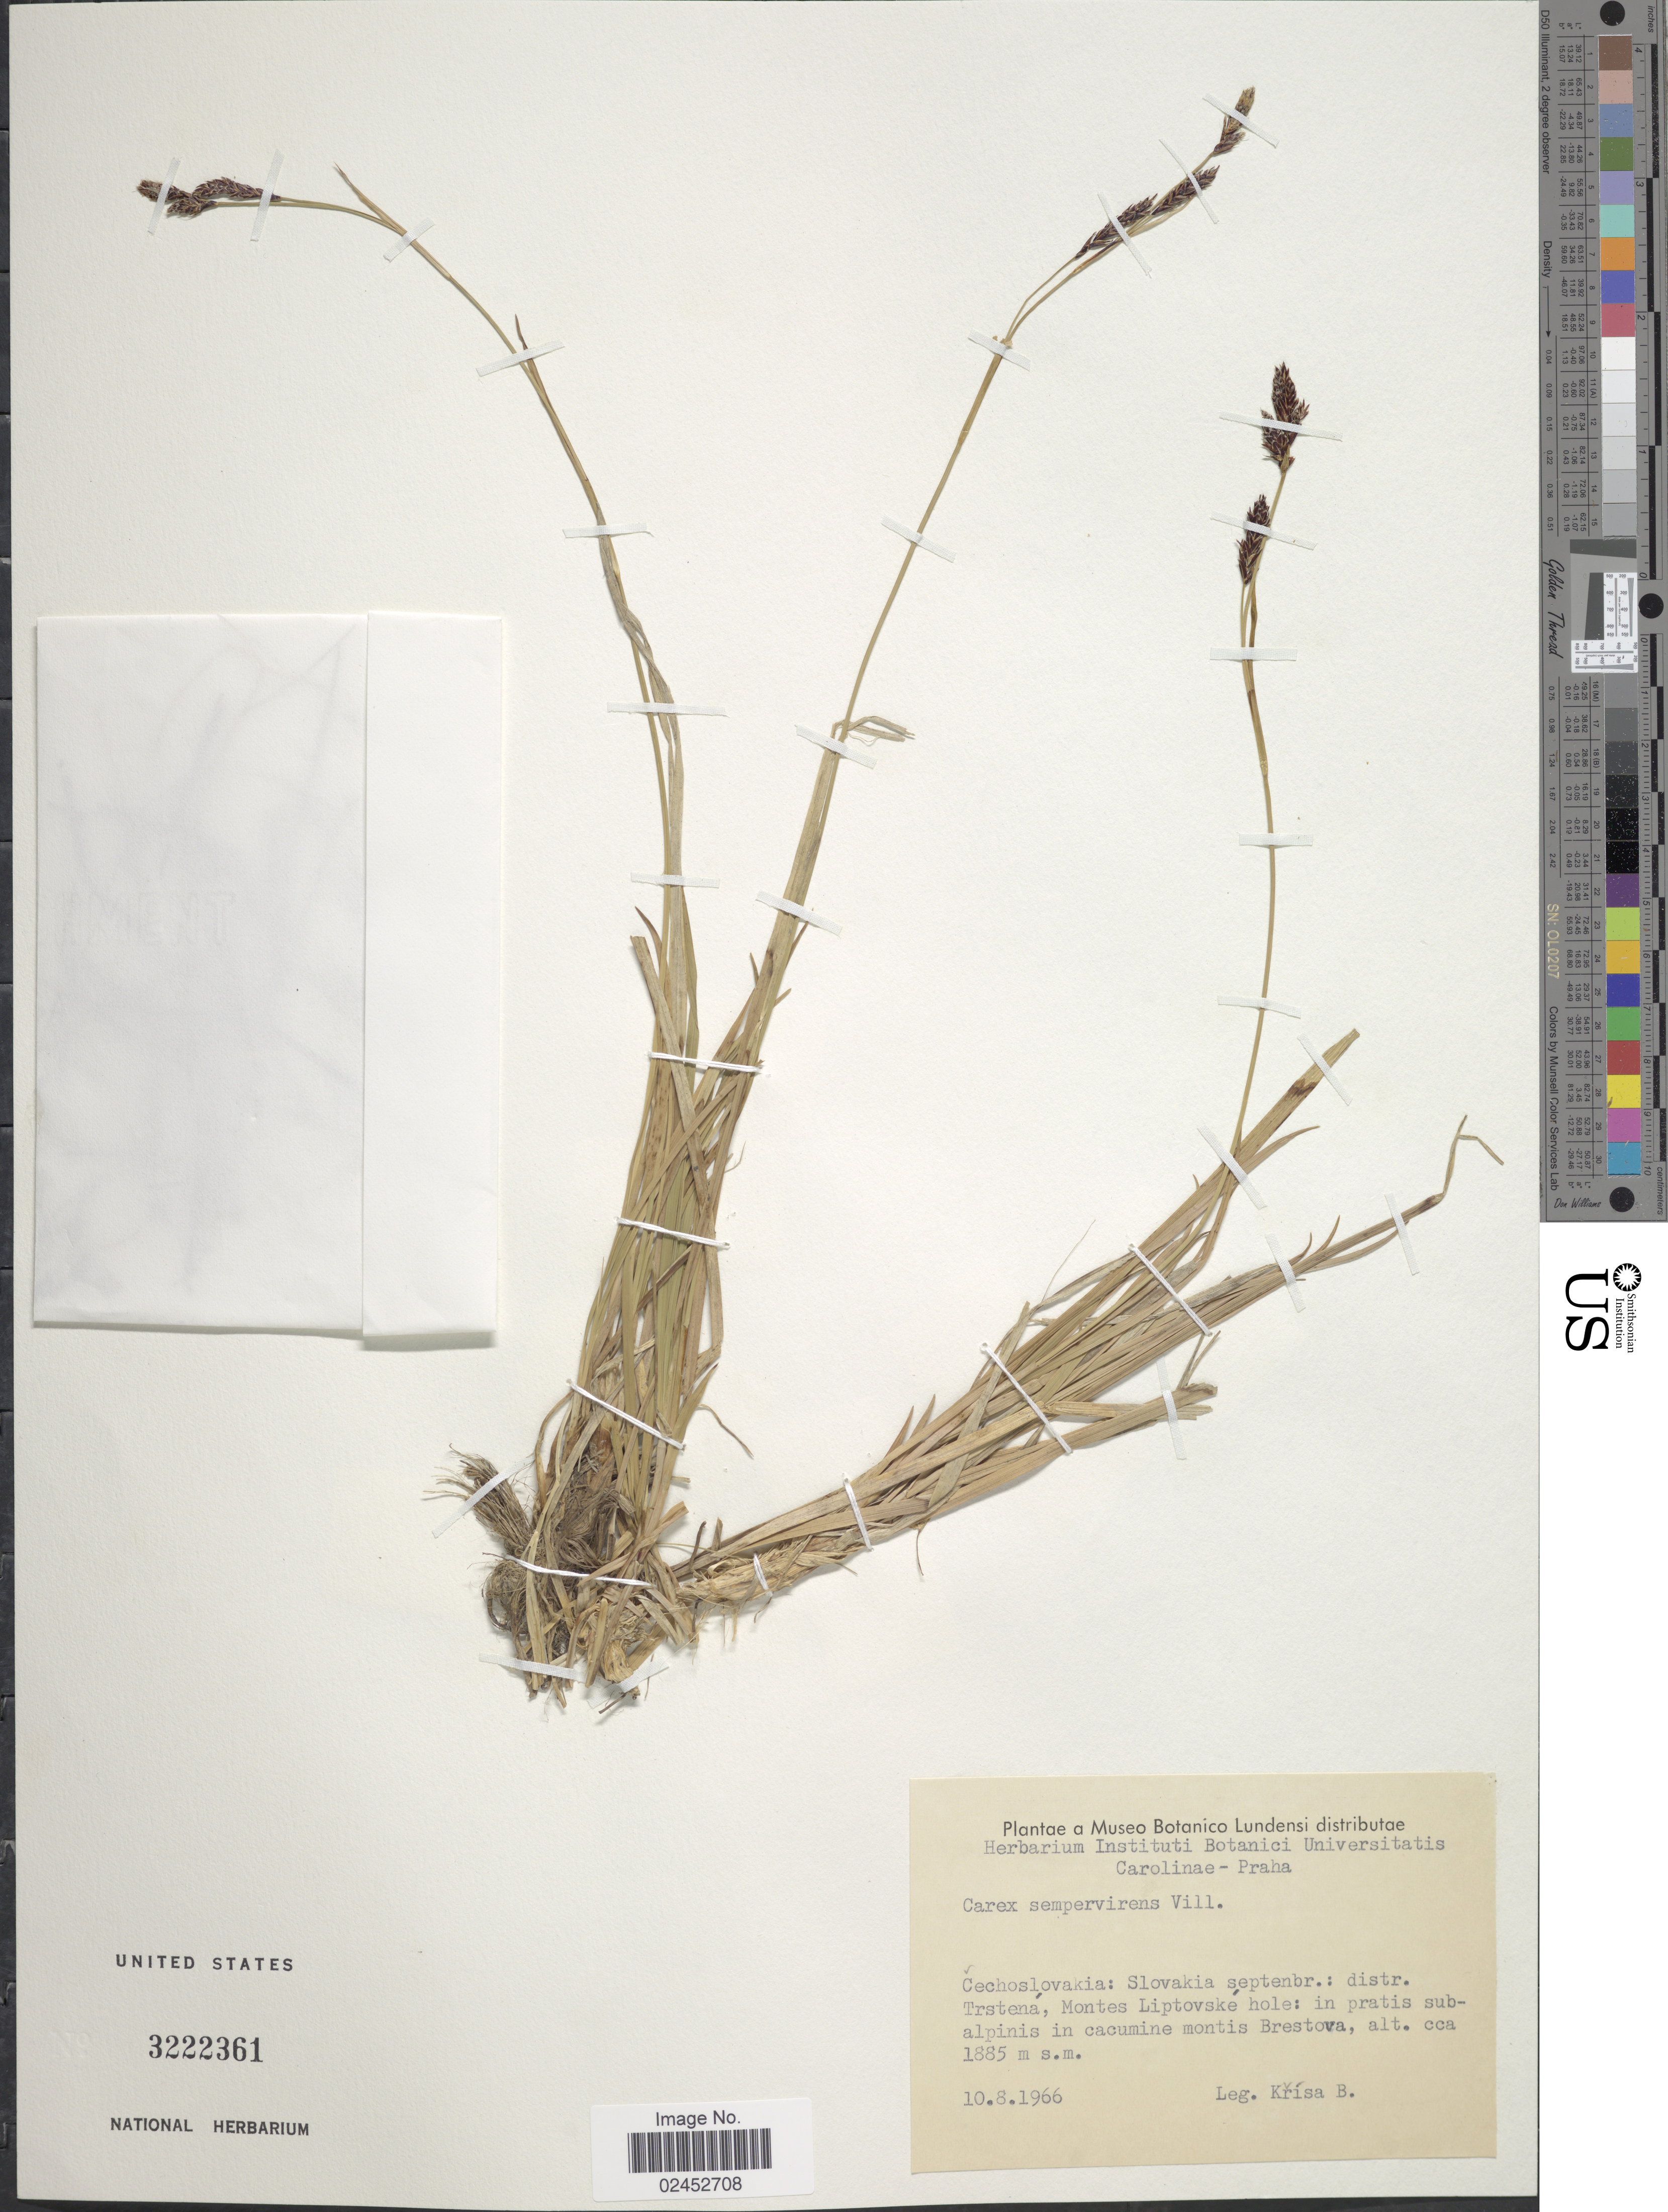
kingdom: Plantae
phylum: Tracheophyta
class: Liliopsida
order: Poales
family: Cyperaceae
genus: Carex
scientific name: Carex sempervirens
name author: Vill.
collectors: B. Krísa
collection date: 1966-08-10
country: Slovakia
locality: Cechoslovakia: Slovakia septenbr.: distr. Trstena, Montes Liptovske hole: in pratis aubalpinis in cacumine montis Brestova.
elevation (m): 1885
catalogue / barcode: US 3222361